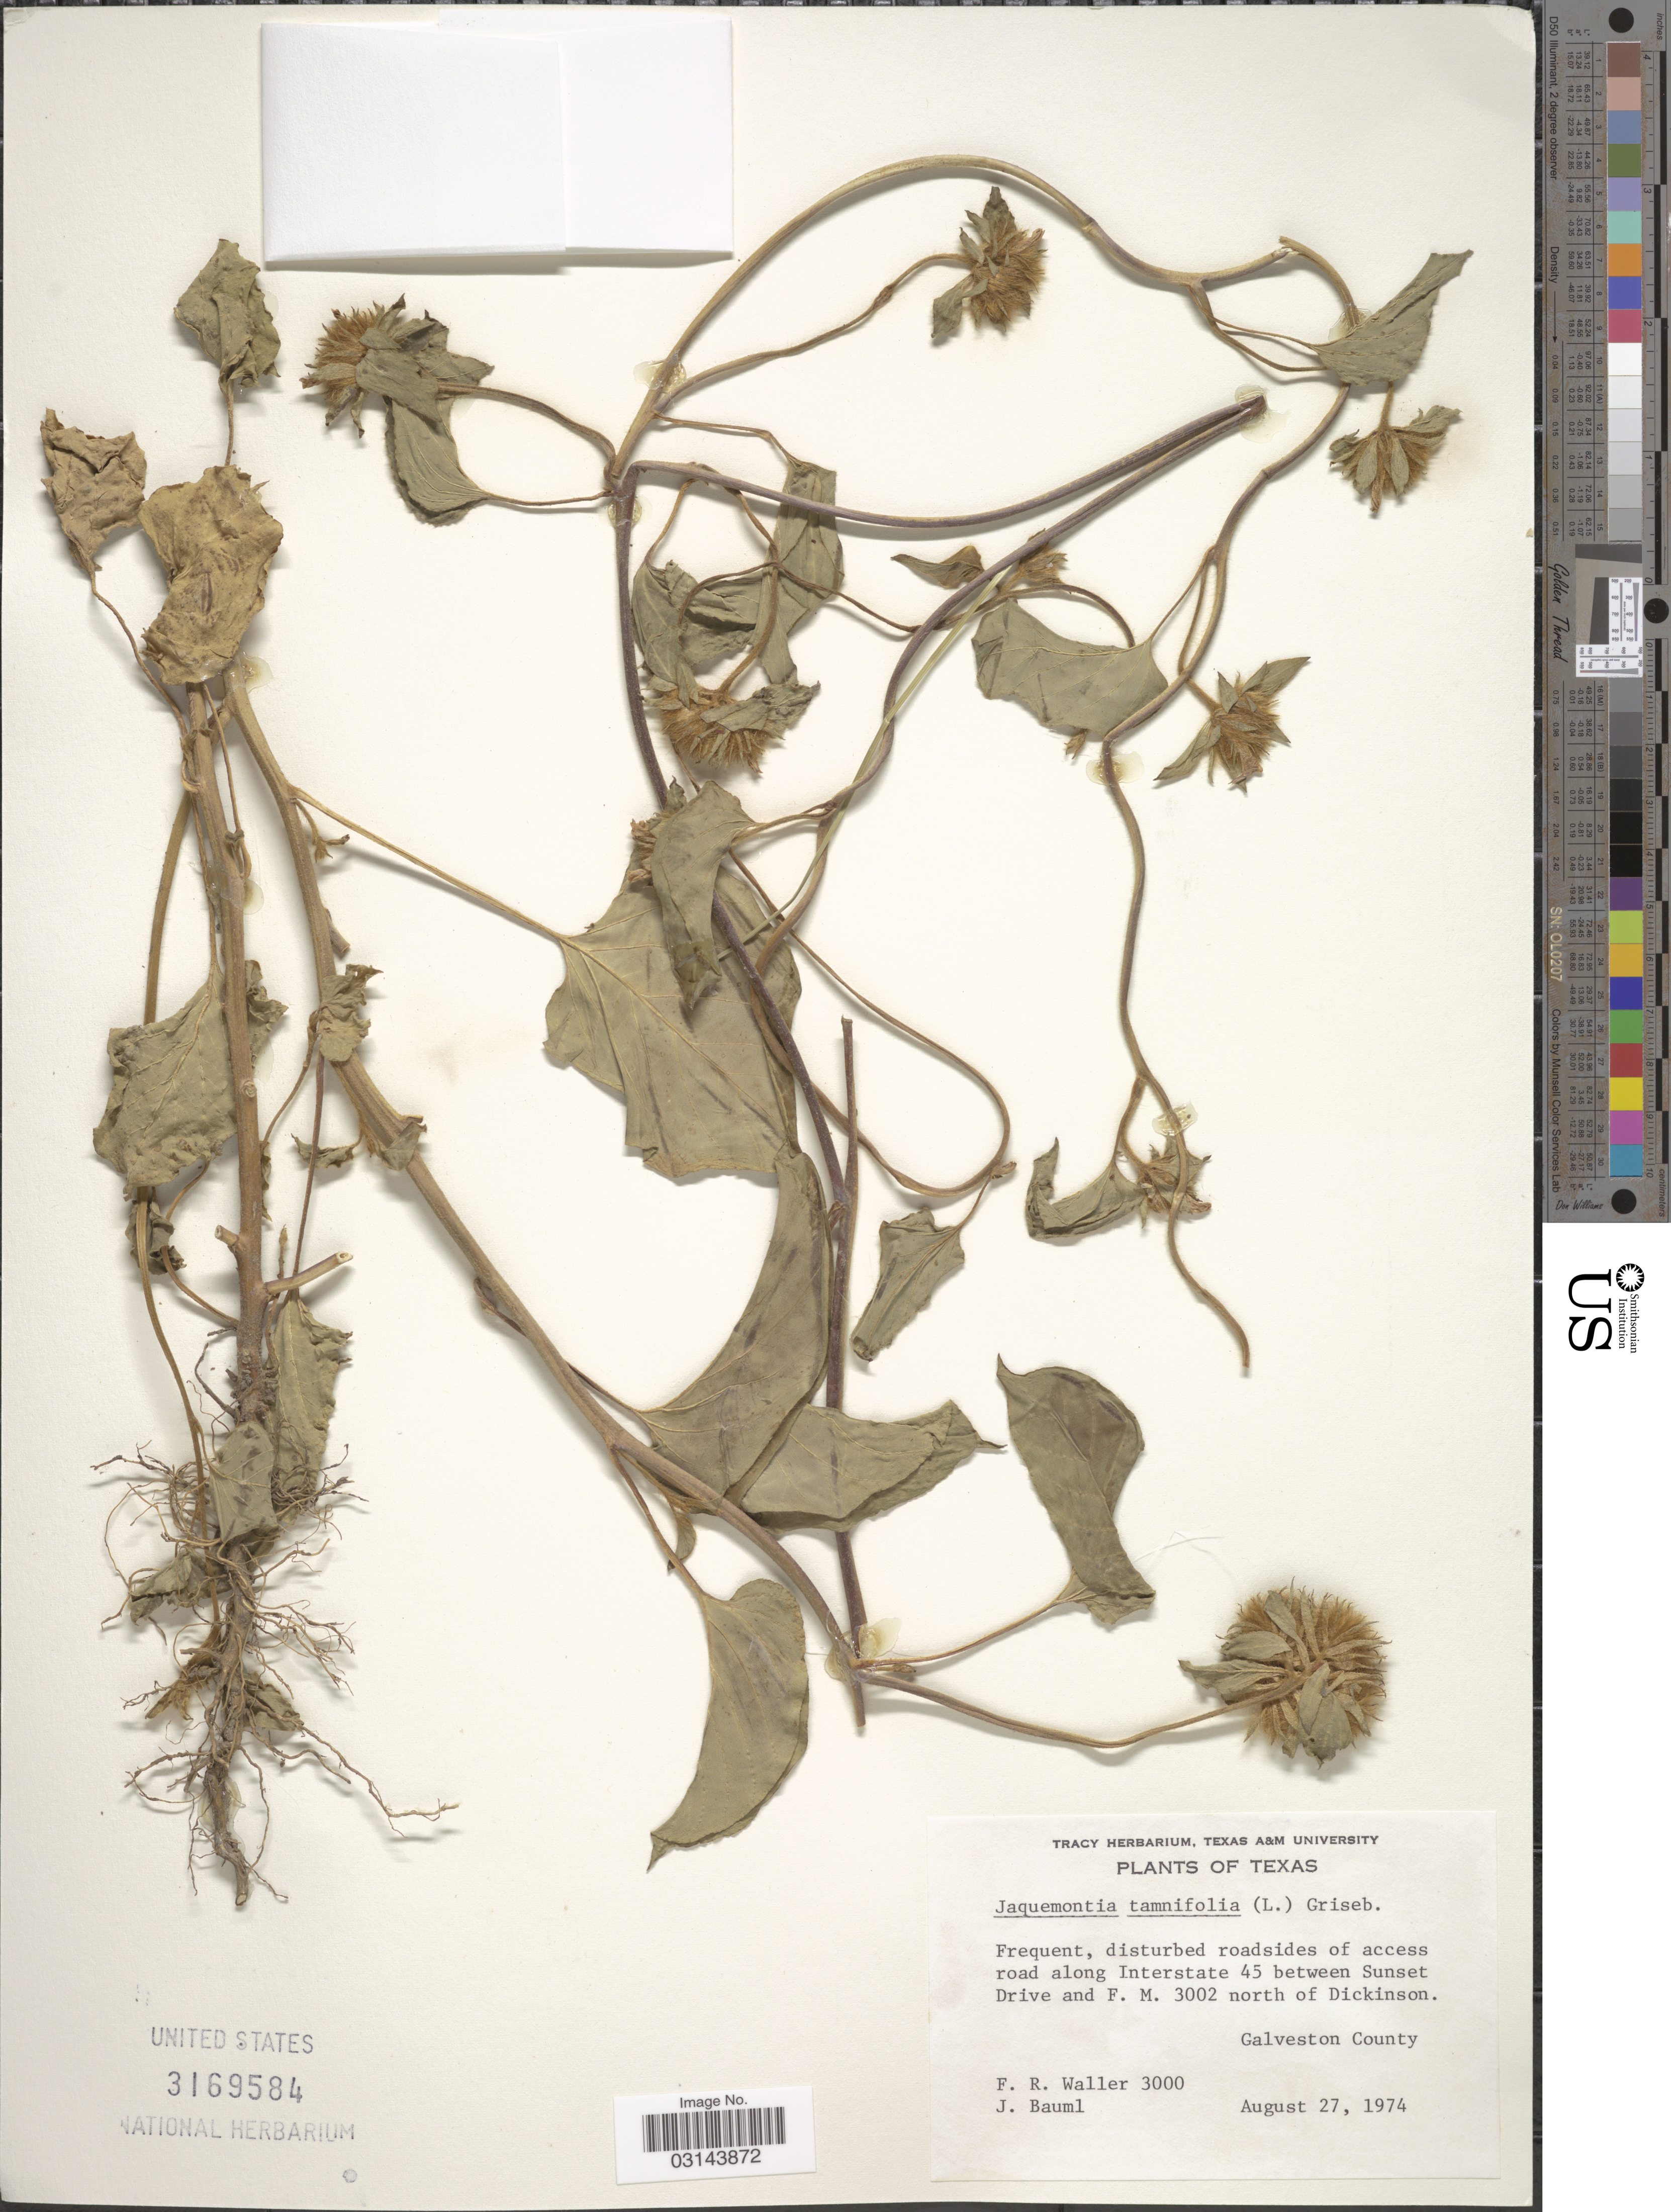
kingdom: Plantae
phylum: Tracheophyta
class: Magnoliopsida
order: Solanales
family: Convolvulaceae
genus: Jacquemontia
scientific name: Jacquemontia tamnifolia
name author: (L.) Griseb.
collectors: F. R. Waller & J. Bauml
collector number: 3000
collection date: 1974-08-27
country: United States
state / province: Texas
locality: Frequent, disturbed roadsides of access road along Interstate 45 between Sunset Drive and F. M. 3002 north of Dickinson. Galveston County.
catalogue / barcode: US 3169584